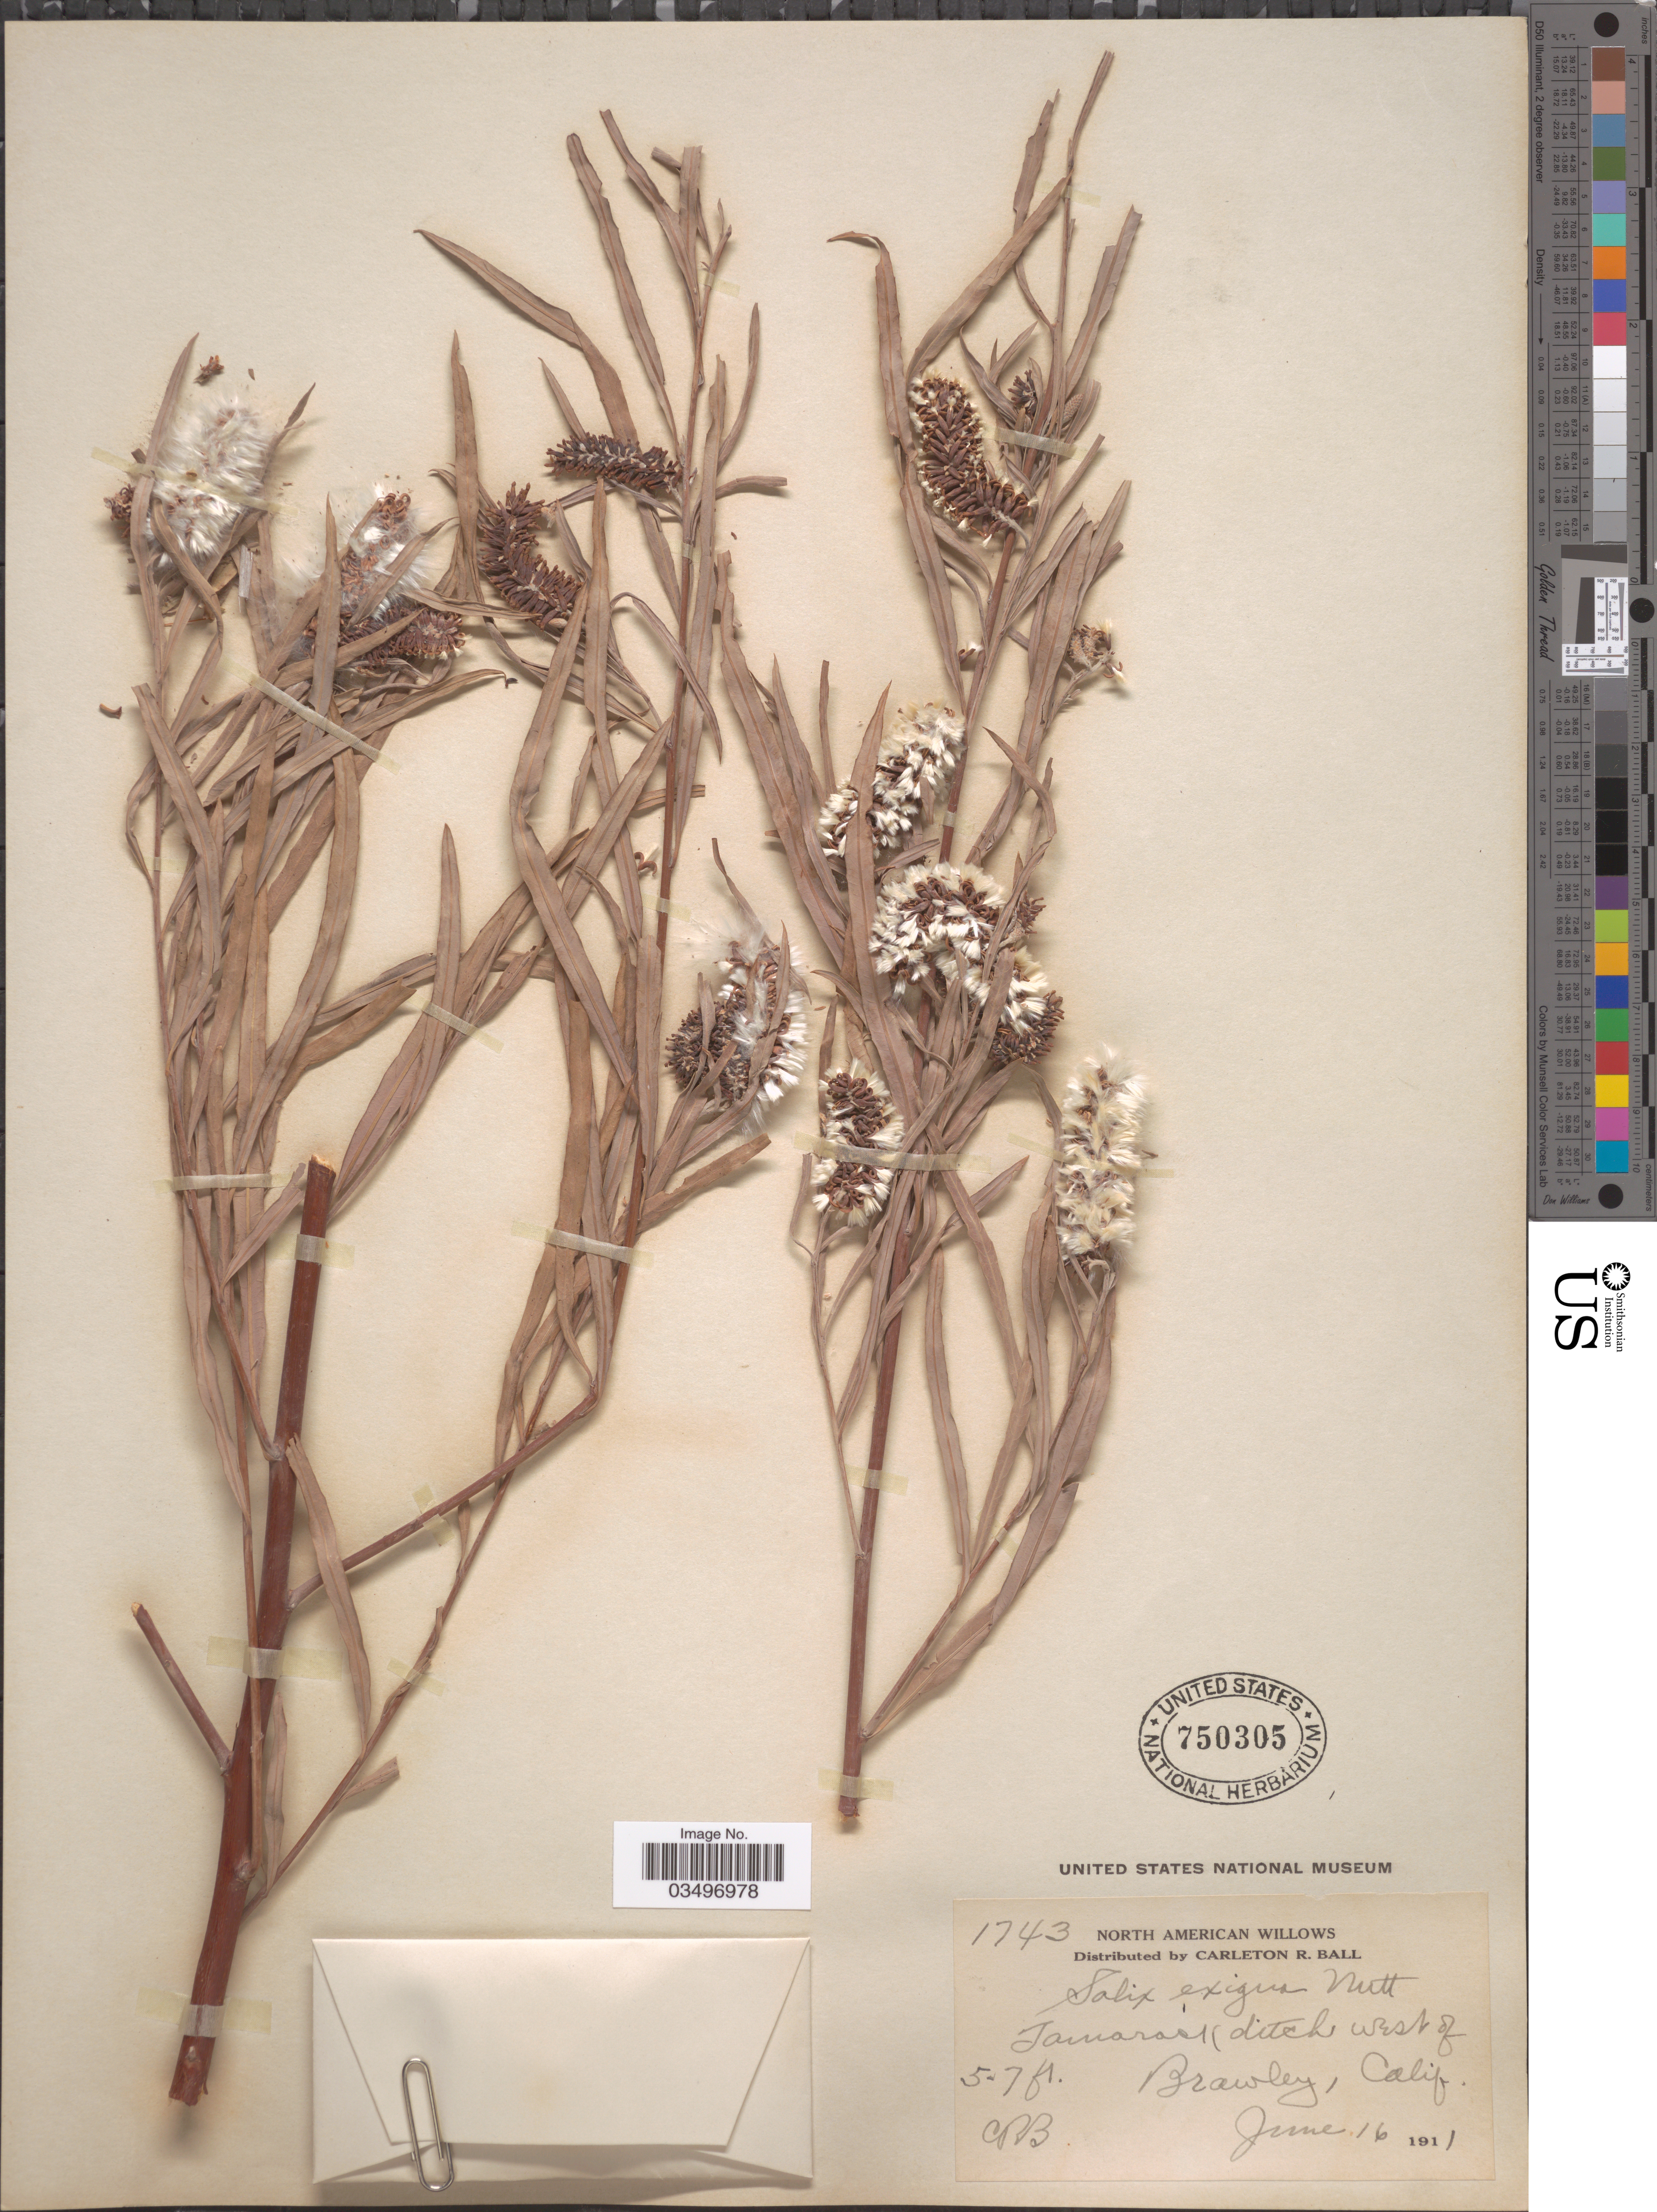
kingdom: Plantae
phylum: Tracheophyta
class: Magnoliopsida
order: Malpighiales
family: Salicaceae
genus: Salix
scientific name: Salix exigua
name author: Nutt.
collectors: C. R. Ball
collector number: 1743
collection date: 1911-06-16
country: United States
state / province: California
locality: Tamarack (ditch west of Brawley).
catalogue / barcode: US 750305